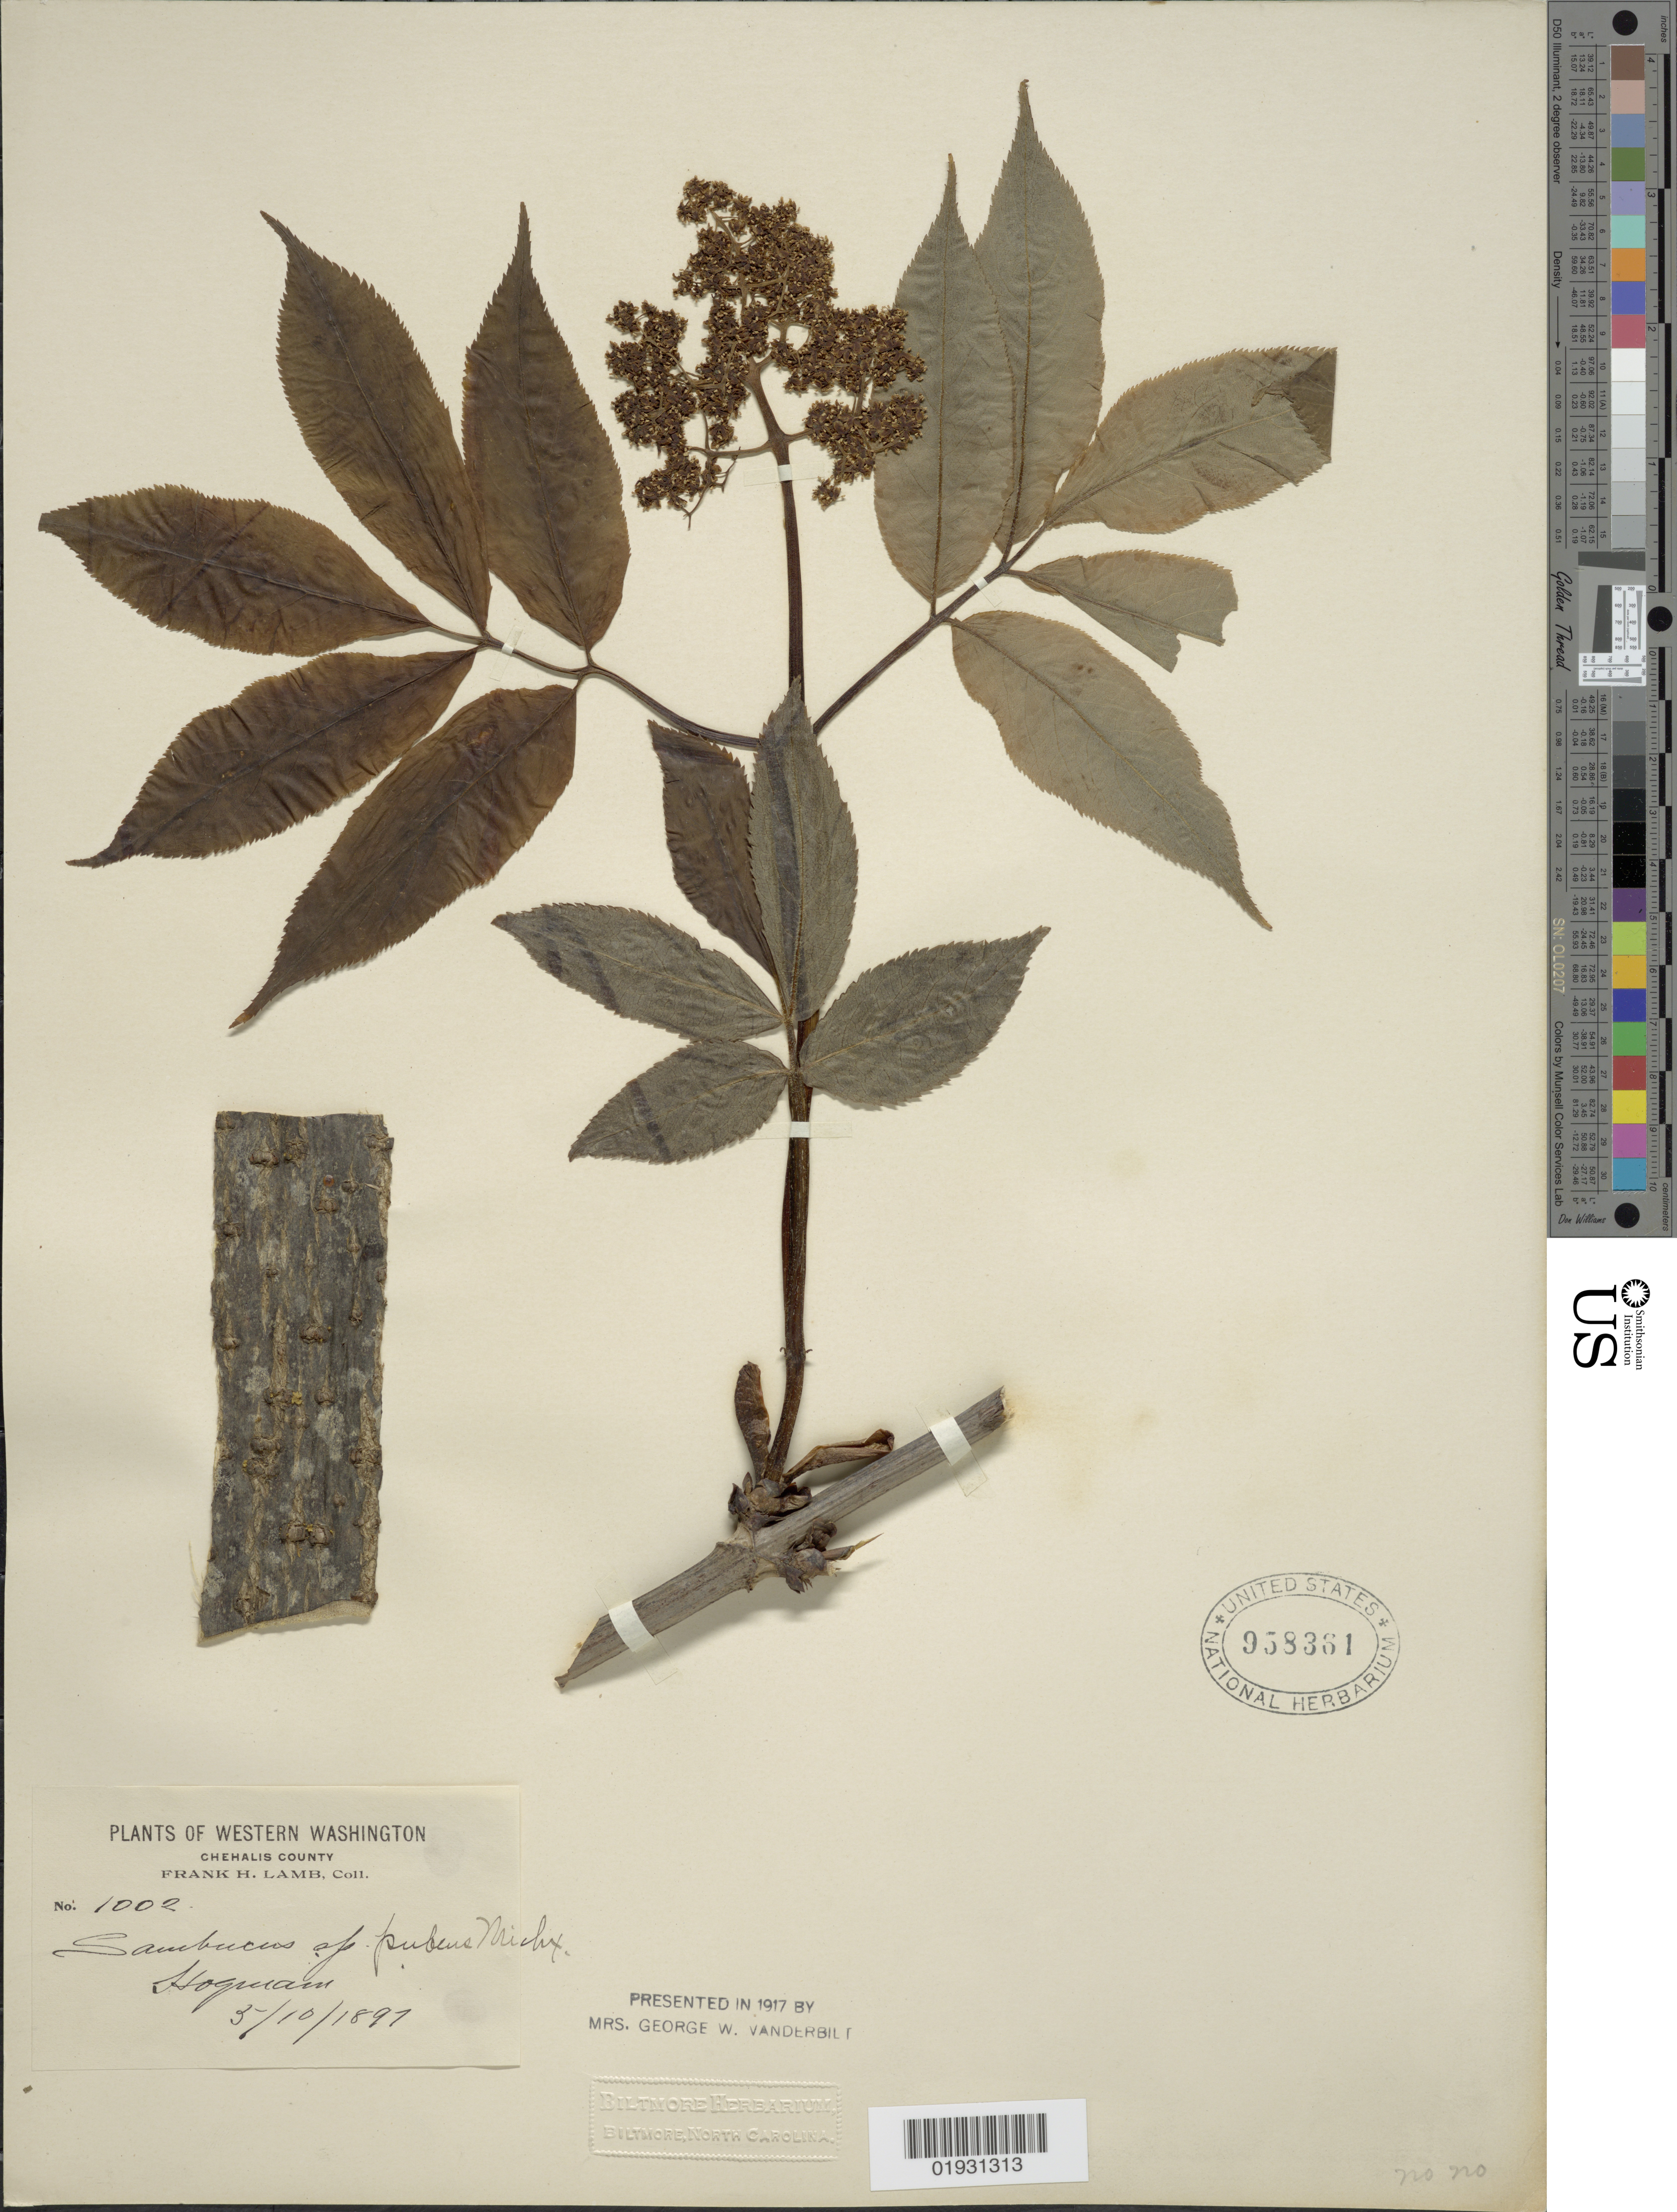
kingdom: Plantae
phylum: Tracheophyta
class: Magnoliopsida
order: Dipsacales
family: Viburnaceae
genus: Sambucus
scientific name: Sambucus racemosa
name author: L.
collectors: F. H. Lamb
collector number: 1002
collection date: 1897-05-10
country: United States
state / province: Washington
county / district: Grays Harbor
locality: Hoquiam.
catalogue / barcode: US 958361